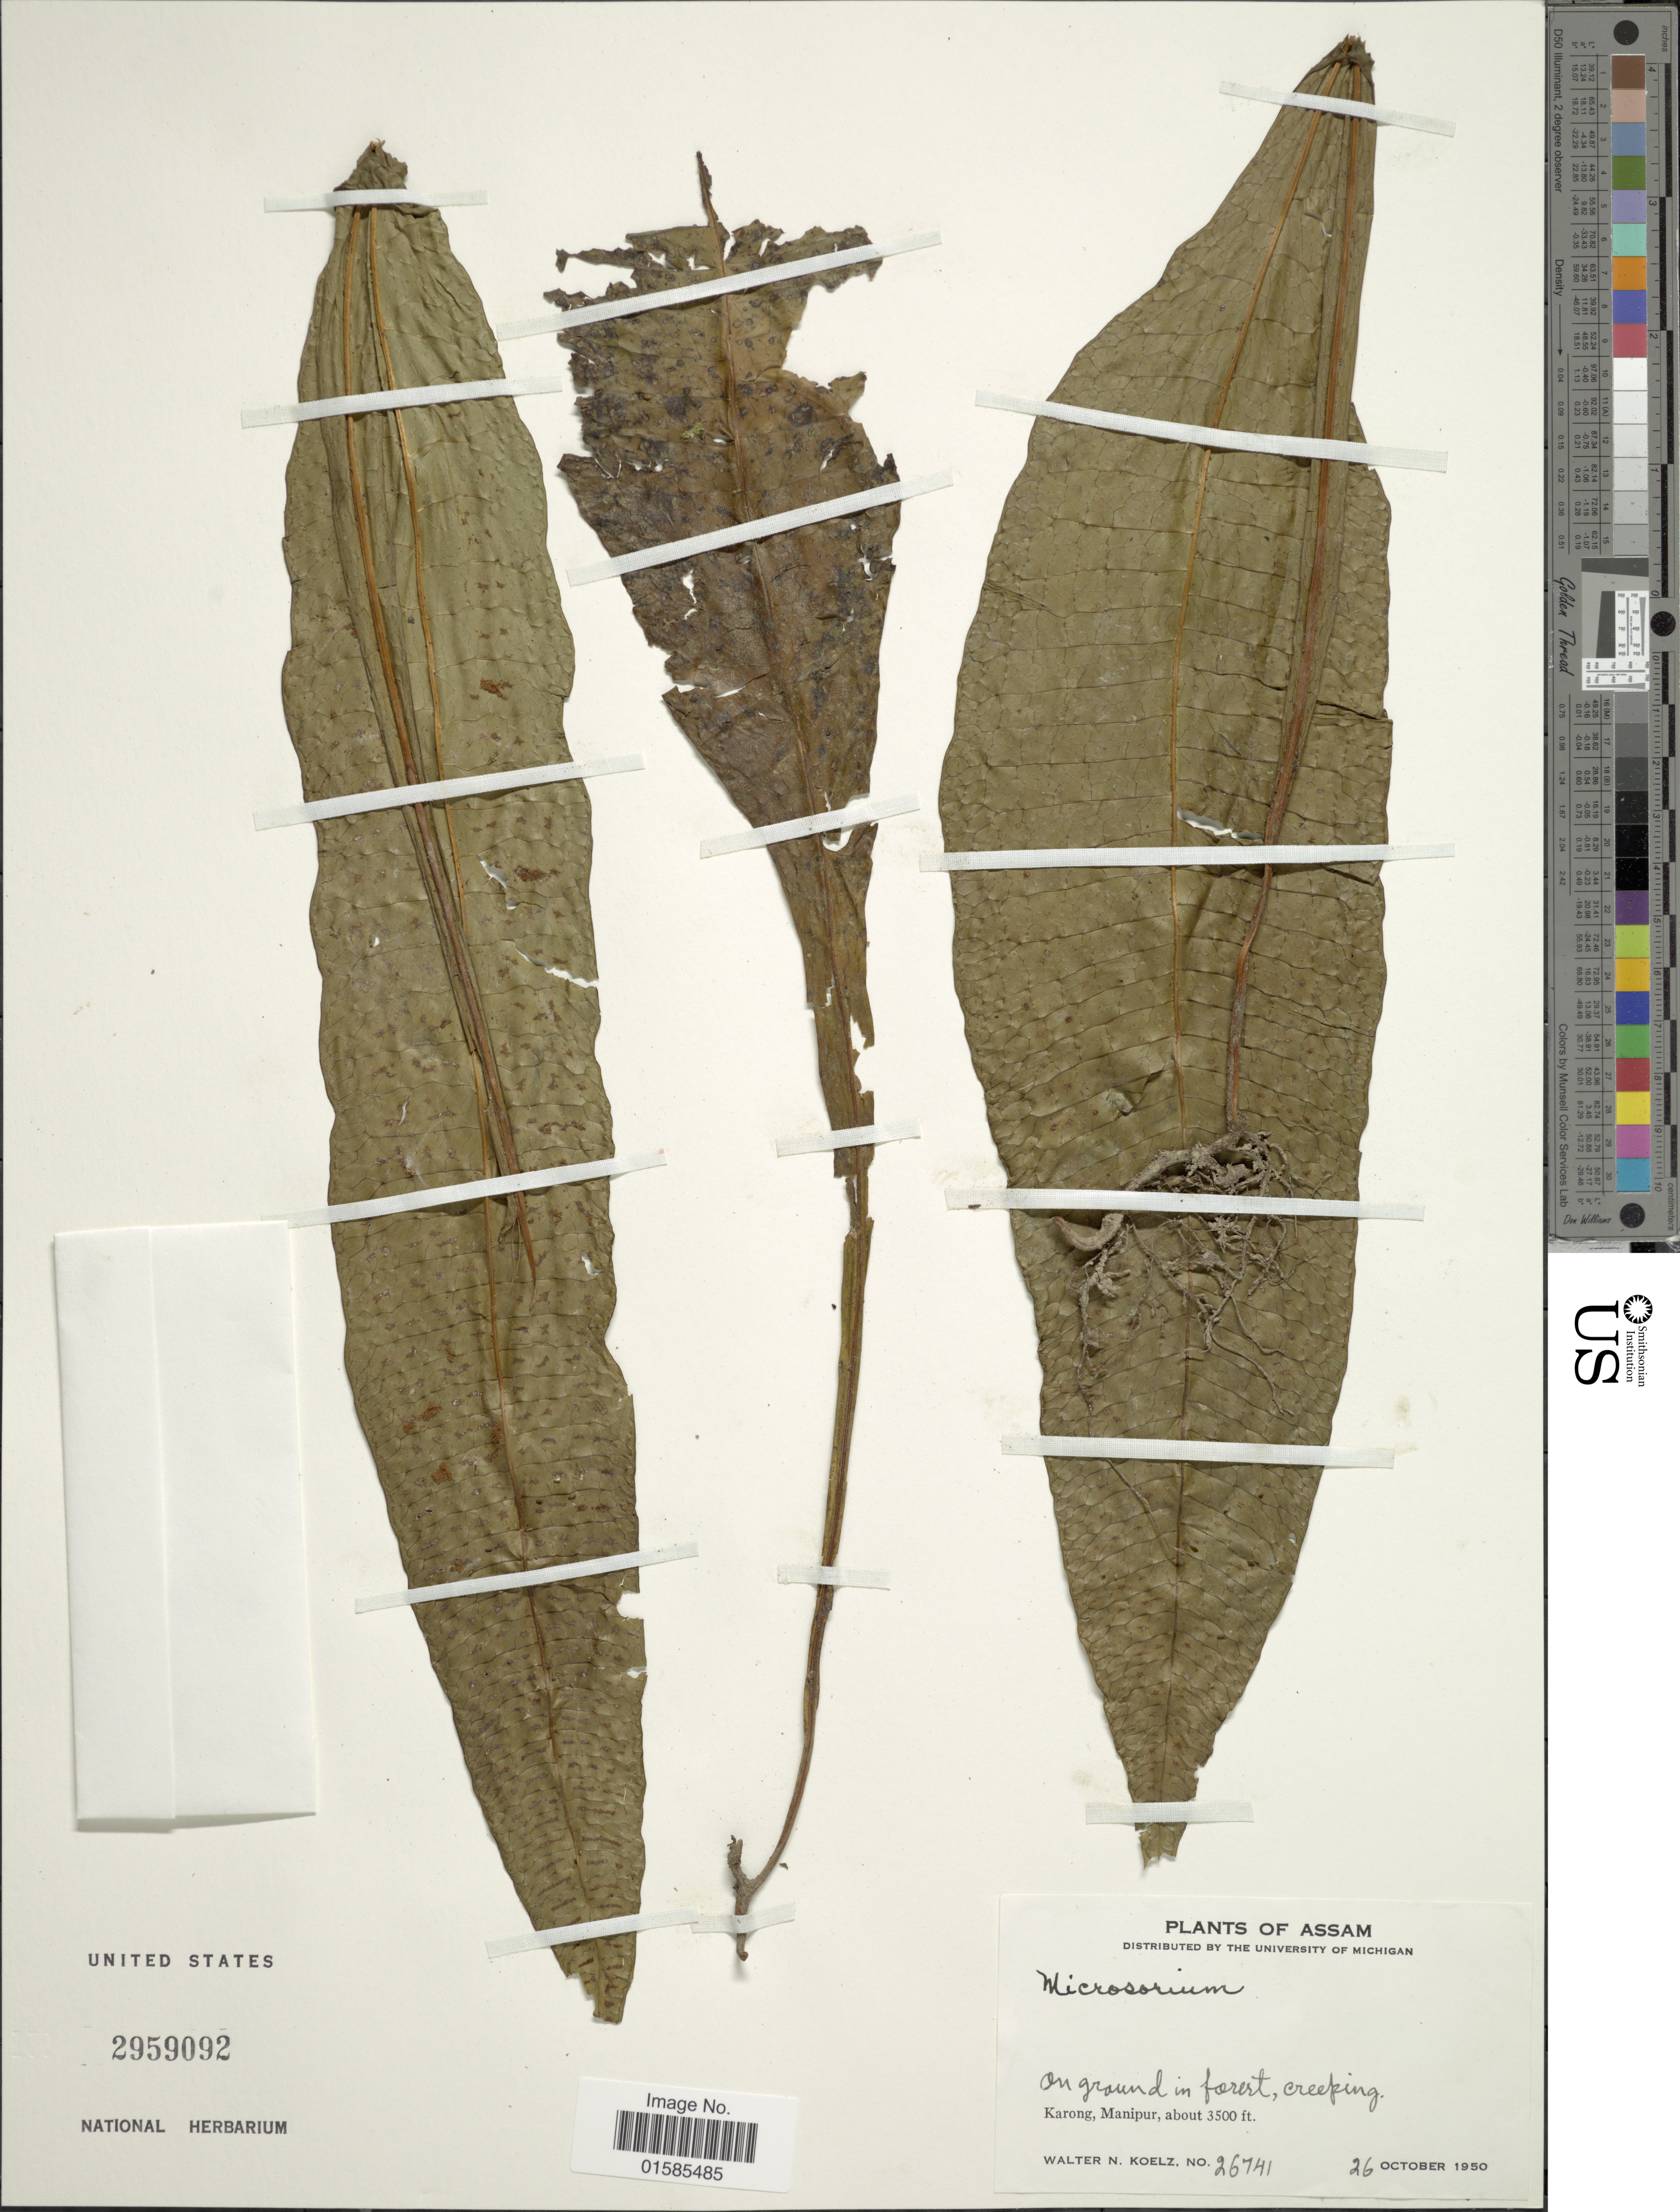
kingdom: Plantae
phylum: Tracheophyta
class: Polypodiopsida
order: Polypodiales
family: Polypodiaceae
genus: Leptochilus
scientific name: Leptochilus sp.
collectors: W. N. Koelz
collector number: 26741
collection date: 1950-10-26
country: India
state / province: Manipur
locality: Assam, India, Karong, Manipur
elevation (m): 1067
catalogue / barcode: US 2959092